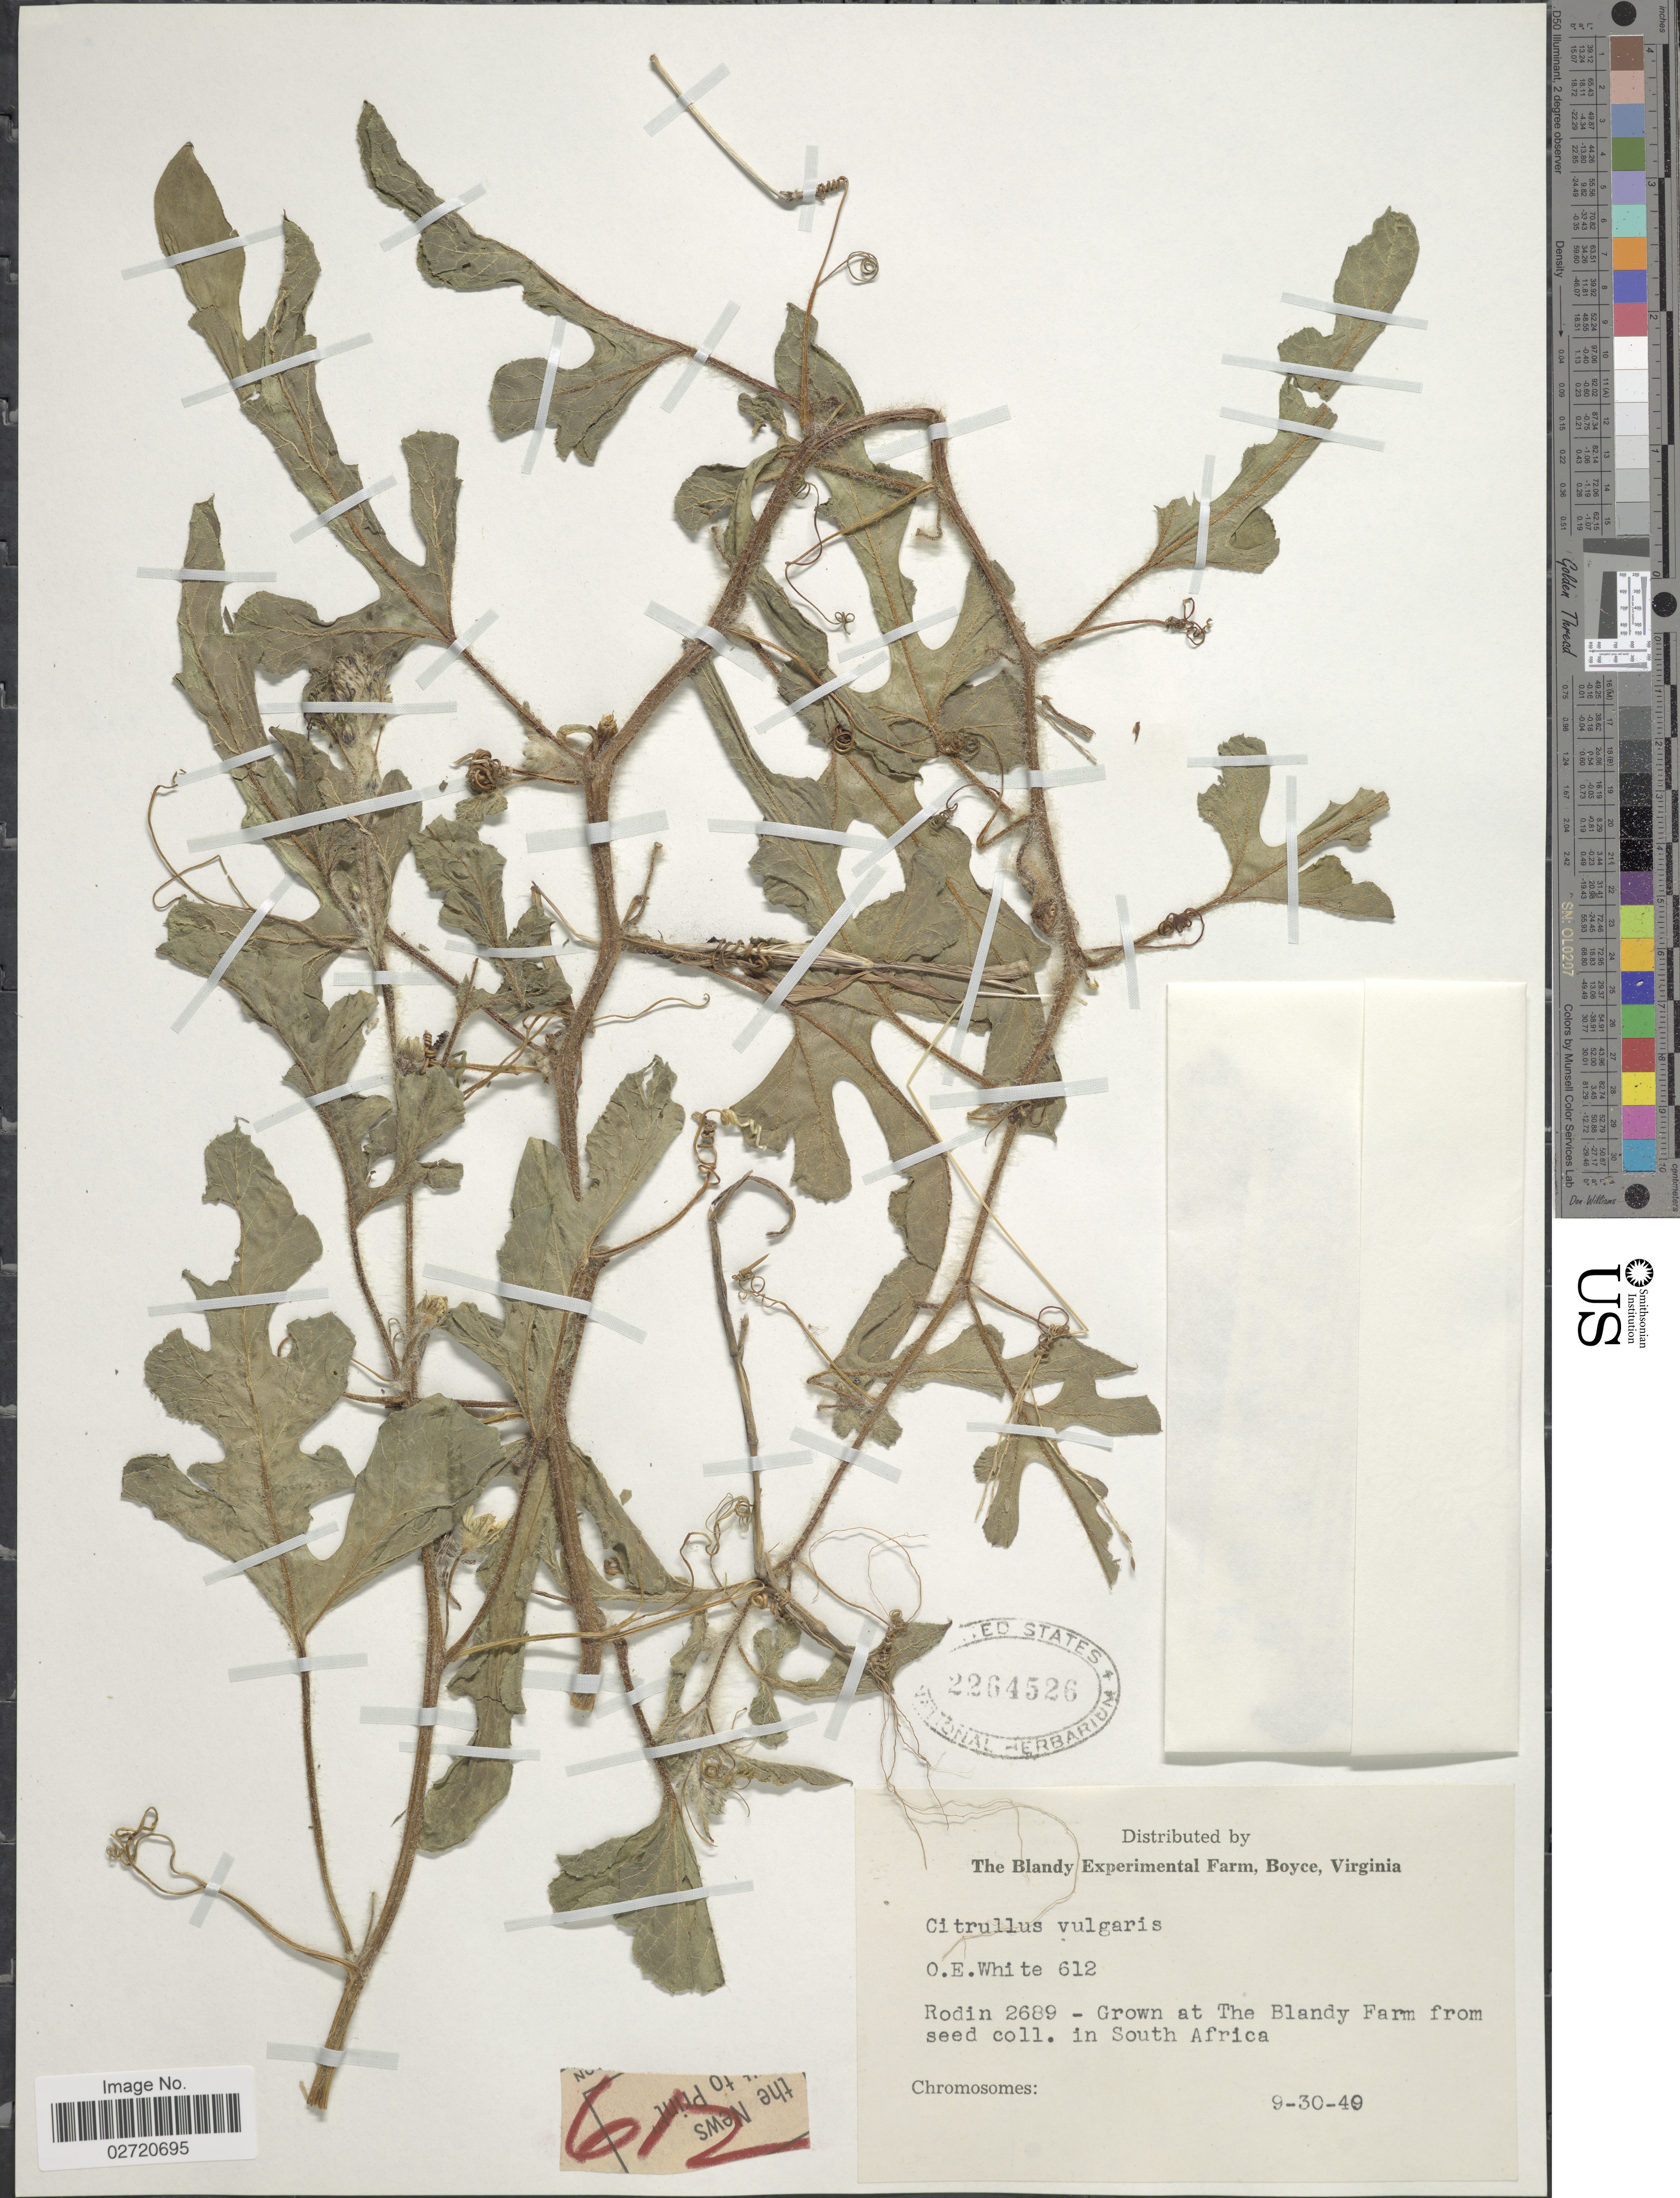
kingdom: Plantae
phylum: Tracheophyta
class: Magnoliopsida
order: Cucurbitales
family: Cucurbitaceae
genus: Citrullus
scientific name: Citrullus vulgaris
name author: Schrad.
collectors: O. E. White & -. Rodin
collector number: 612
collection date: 1949-09-30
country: United States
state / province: Virginia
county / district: Clarke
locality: Rodin 2689 - Grown at The Blandy Farm from seed coll. in South Africa. The Blandy Experimental Farm, Boyce, Virginia.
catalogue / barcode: US 2264526